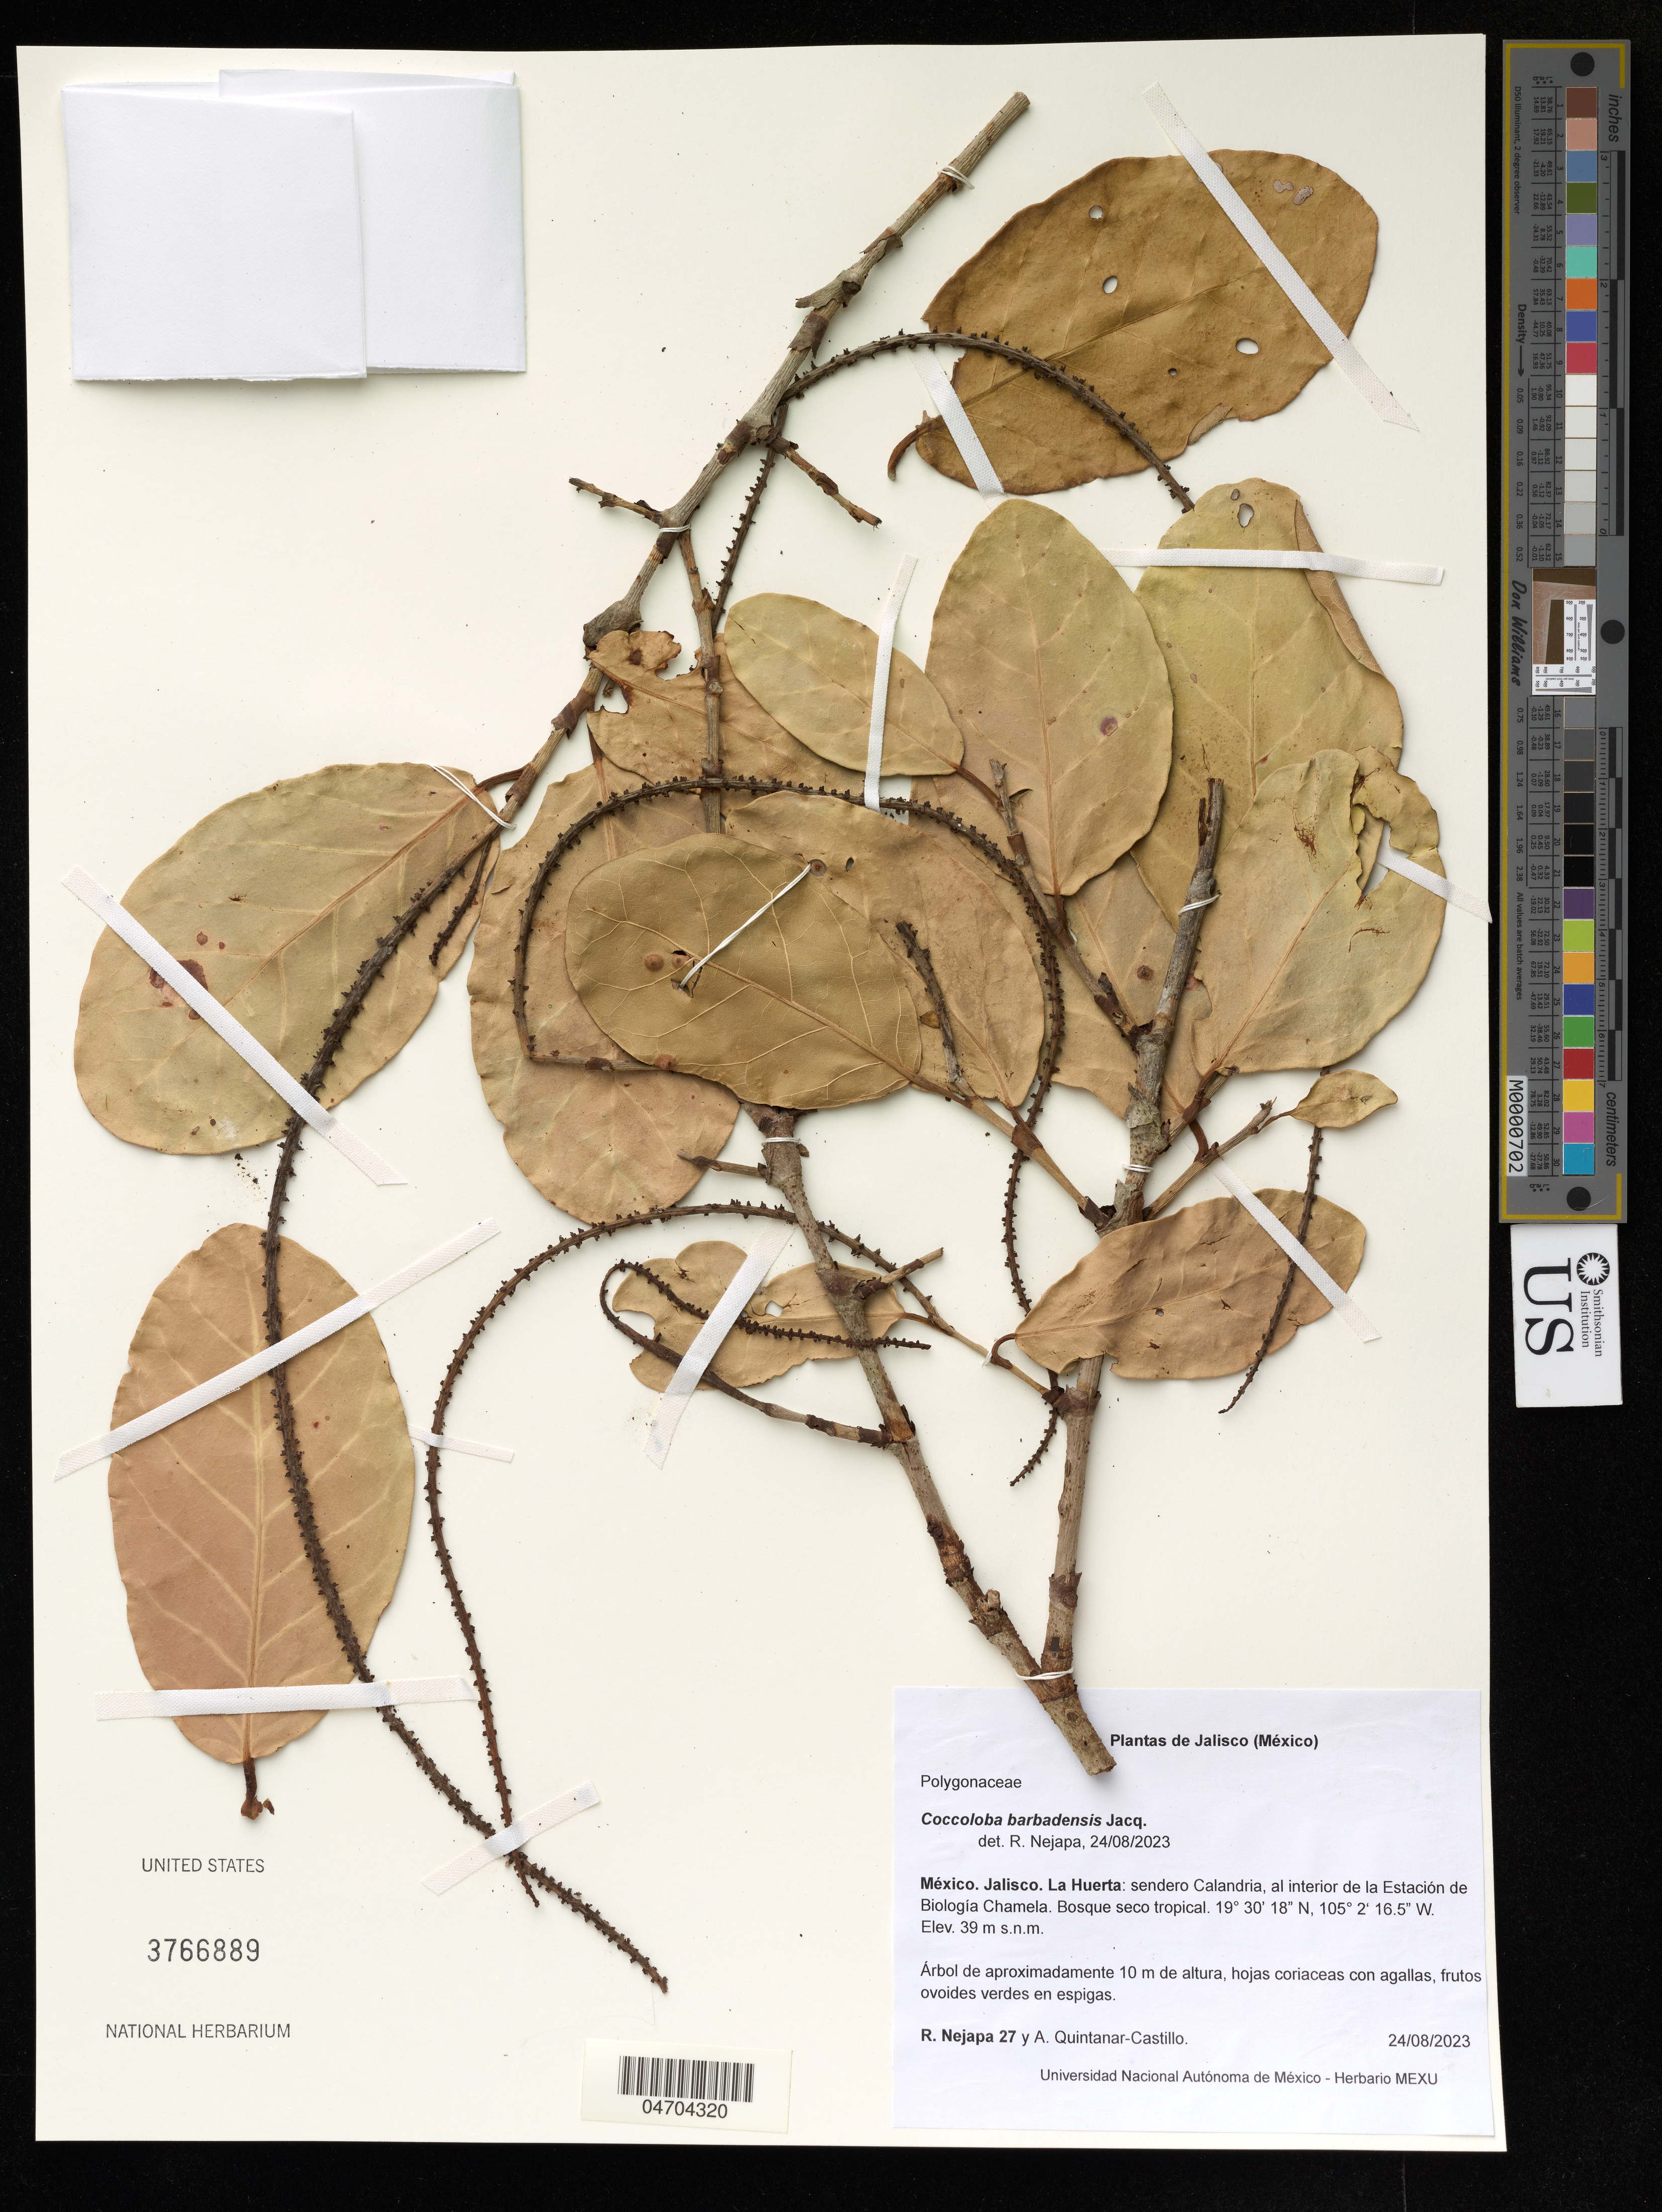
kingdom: Plantae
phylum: Tracheophyta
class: Magnoliopsida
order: Caryophyllales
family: Polygonaceae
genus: Coccoloba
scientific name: Coccoloba barbadensis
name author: Jacq.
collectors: R. Nejapa & A. Quintanar Castillo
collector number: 27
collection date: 2023-08-24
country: Mexico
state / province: Jalisco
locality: La Huerta: sendero Calandria, al interior de la Estación de Biología Chamela.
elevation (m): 39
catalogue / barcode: US 3766889